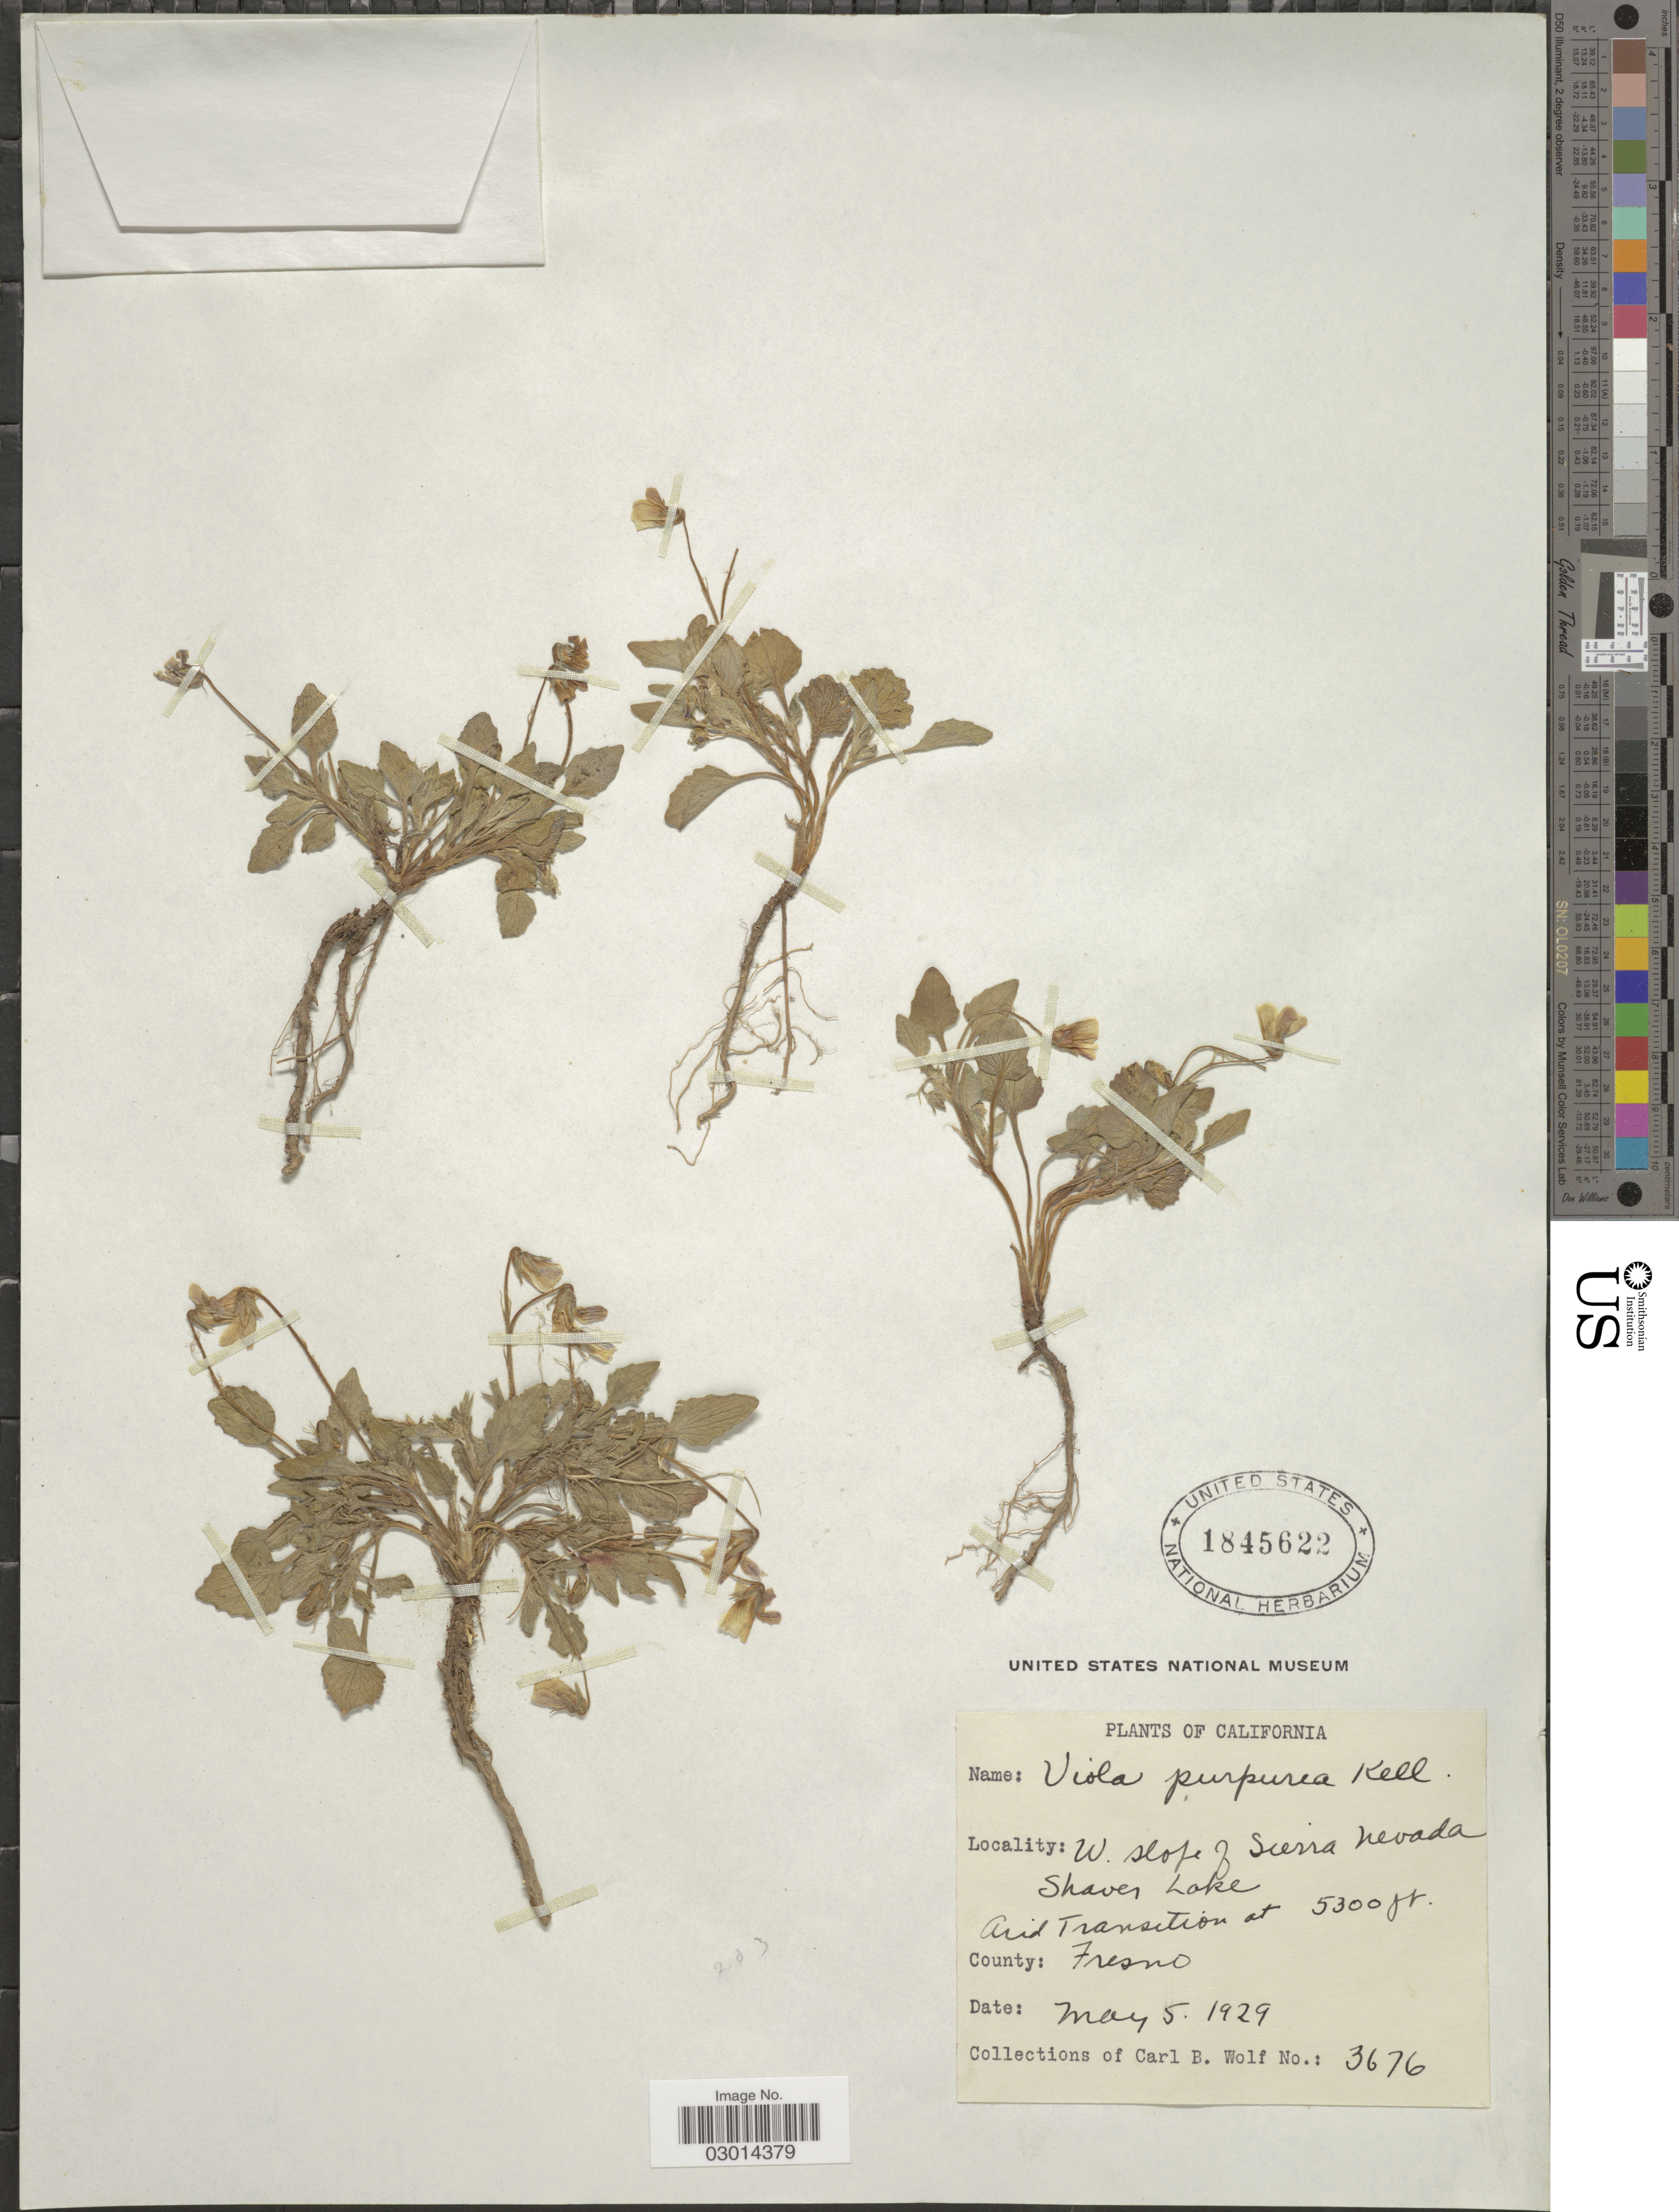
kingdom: Plantae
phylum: Tracheophyta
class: Magnoliopsida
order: Malpighiales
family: Violaceae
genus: Viola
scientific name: Viola purpurea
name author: Kellogg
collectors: C. B. Wolf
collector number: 3676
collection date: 1929-05-05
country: United States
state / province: California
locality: W. slope of Sierra Nevada, Shaves Lake, Acid Transition.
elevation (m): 1615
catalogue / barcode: US 1845622